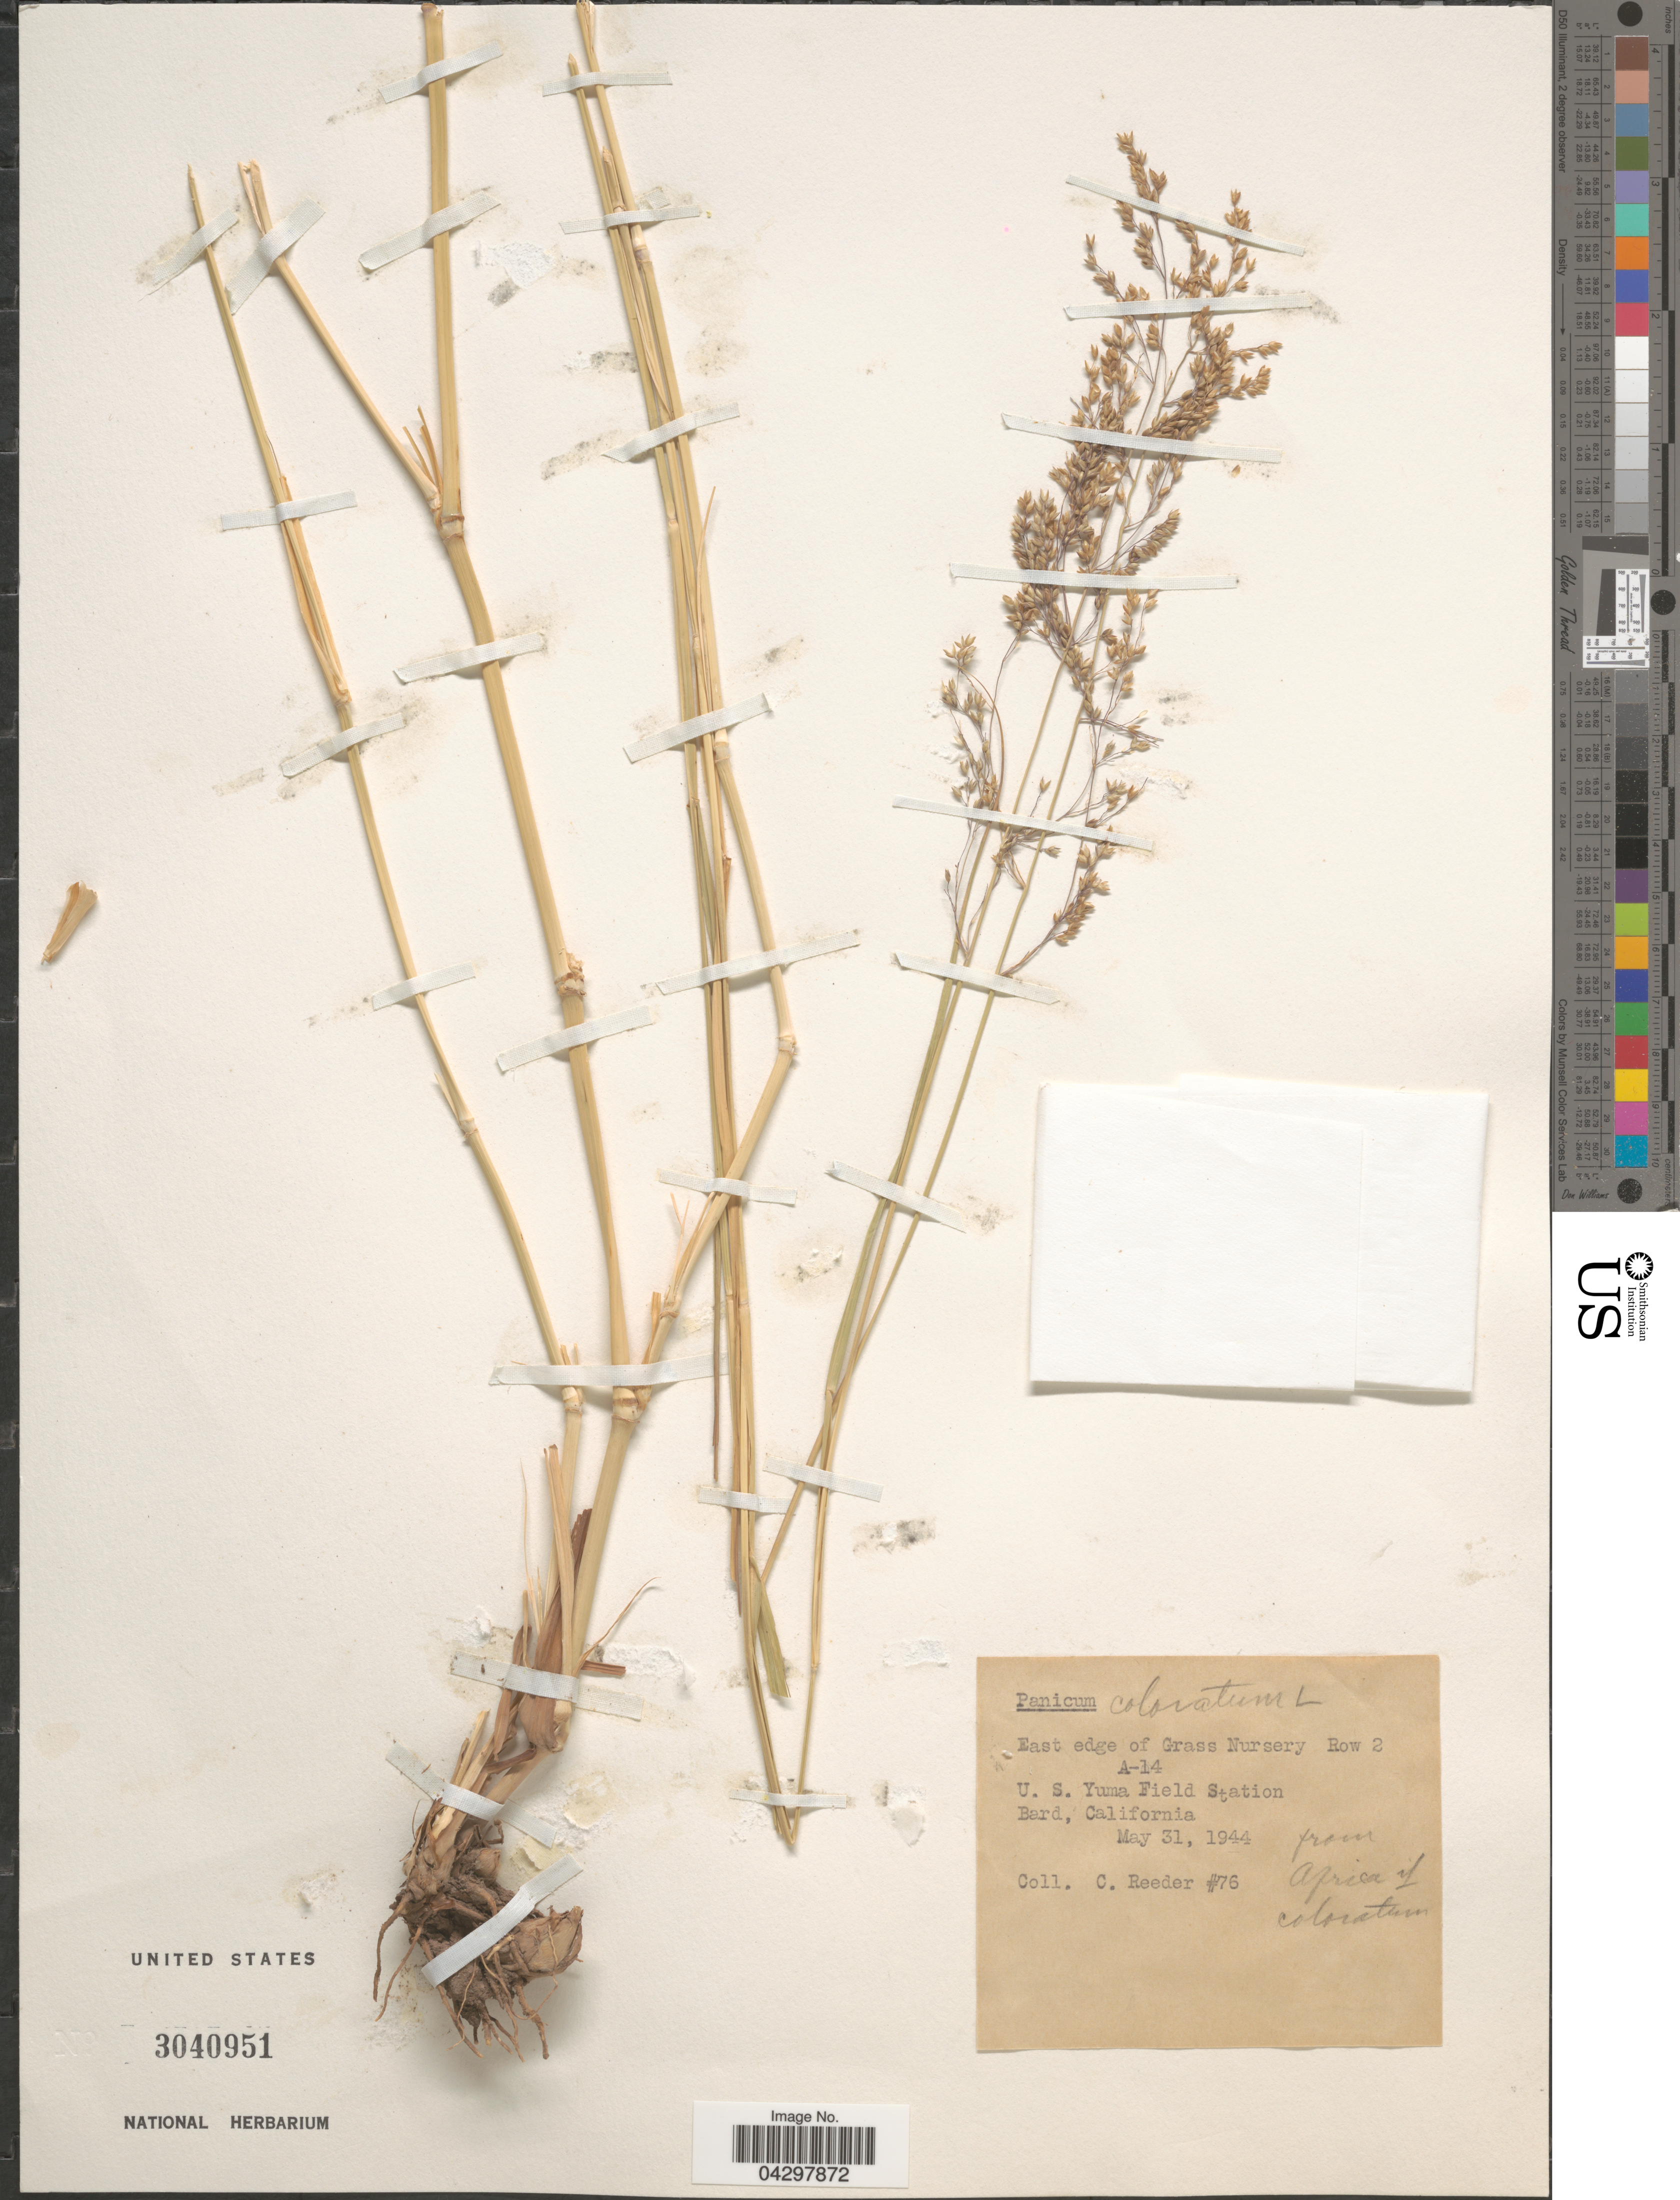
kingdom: Plantae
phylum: Tracheophyta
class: Liliopsida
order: Poales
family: Poaceae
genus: Panicum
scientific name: Panicum coloratum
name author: L.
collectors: C. Reeder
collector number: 76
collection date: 1944-05-31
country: United States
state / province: California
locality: East edge of Grass Nursery Row 2 A-14. U. S. Yuma Field Station Bard.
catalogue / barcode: US 3040951